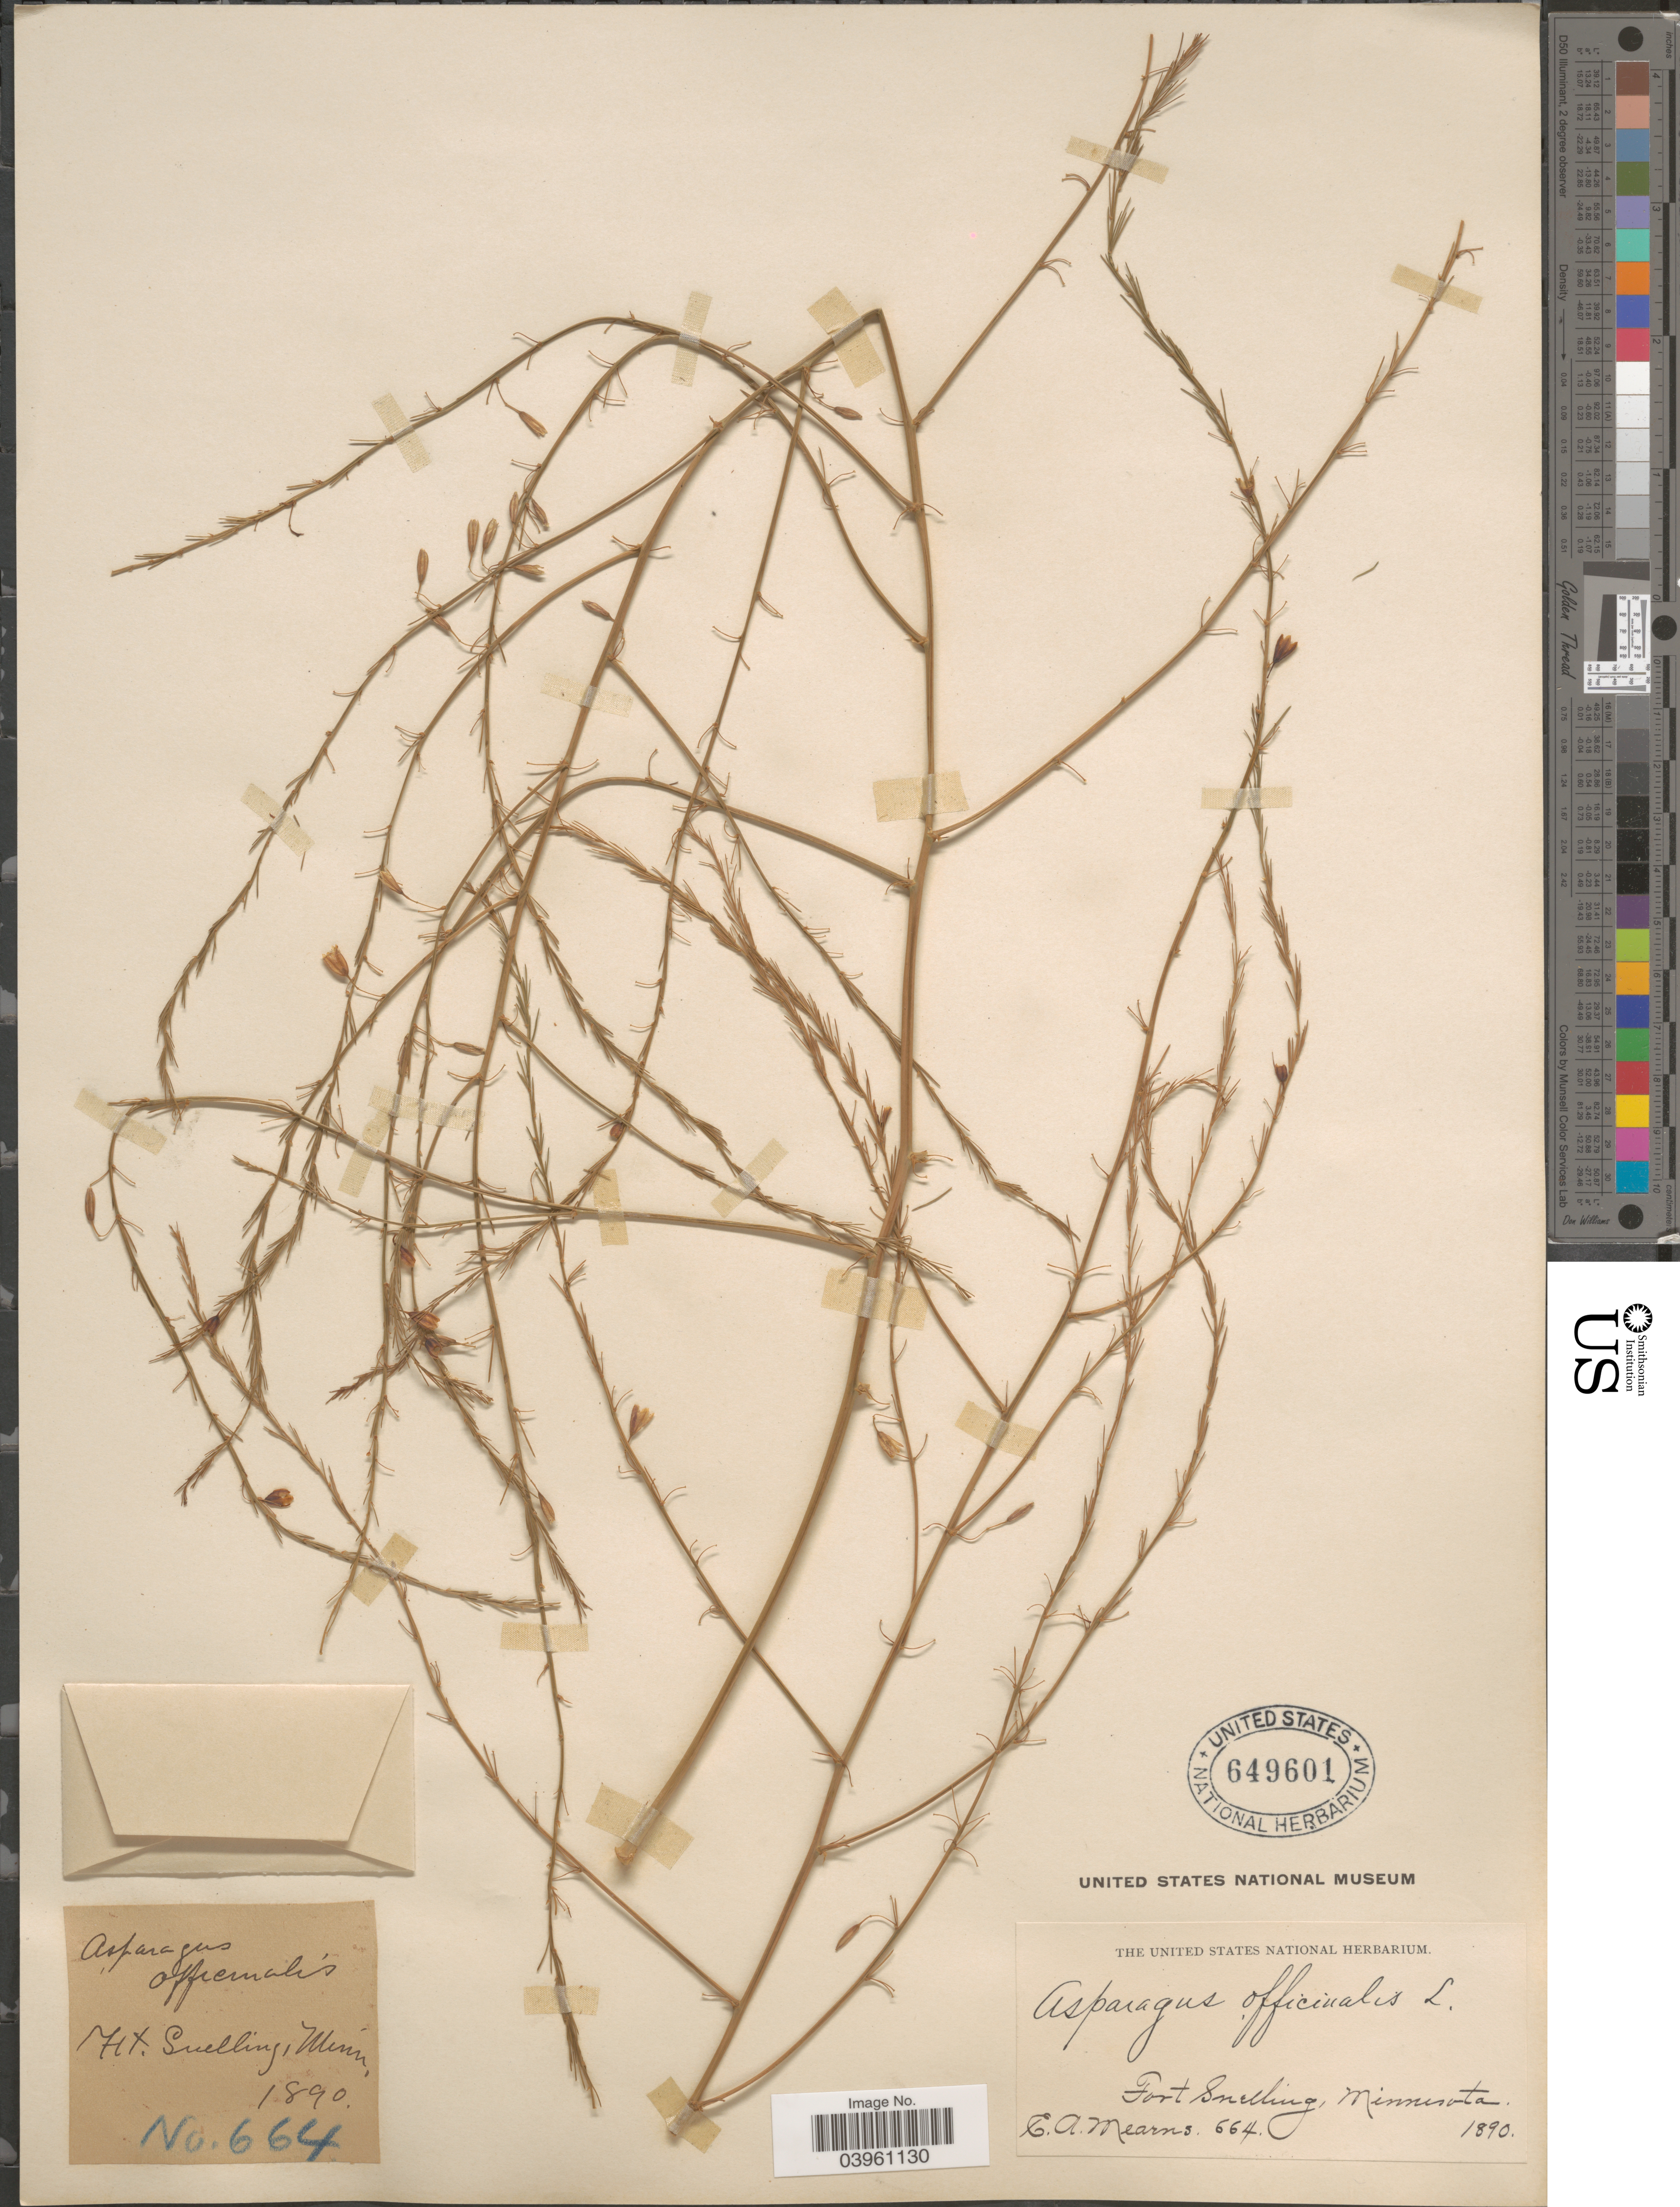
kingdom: Plantae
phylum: Tracheophyta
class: Liliopsida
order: Asparagales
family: Asparagaceae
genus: Asparagus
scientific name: Asparagus officinalis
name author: L.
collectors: E. A. Mearns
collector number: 664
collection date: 1890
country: United States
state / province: Minnesota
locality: Fort Snelling.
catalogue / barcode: US 649601